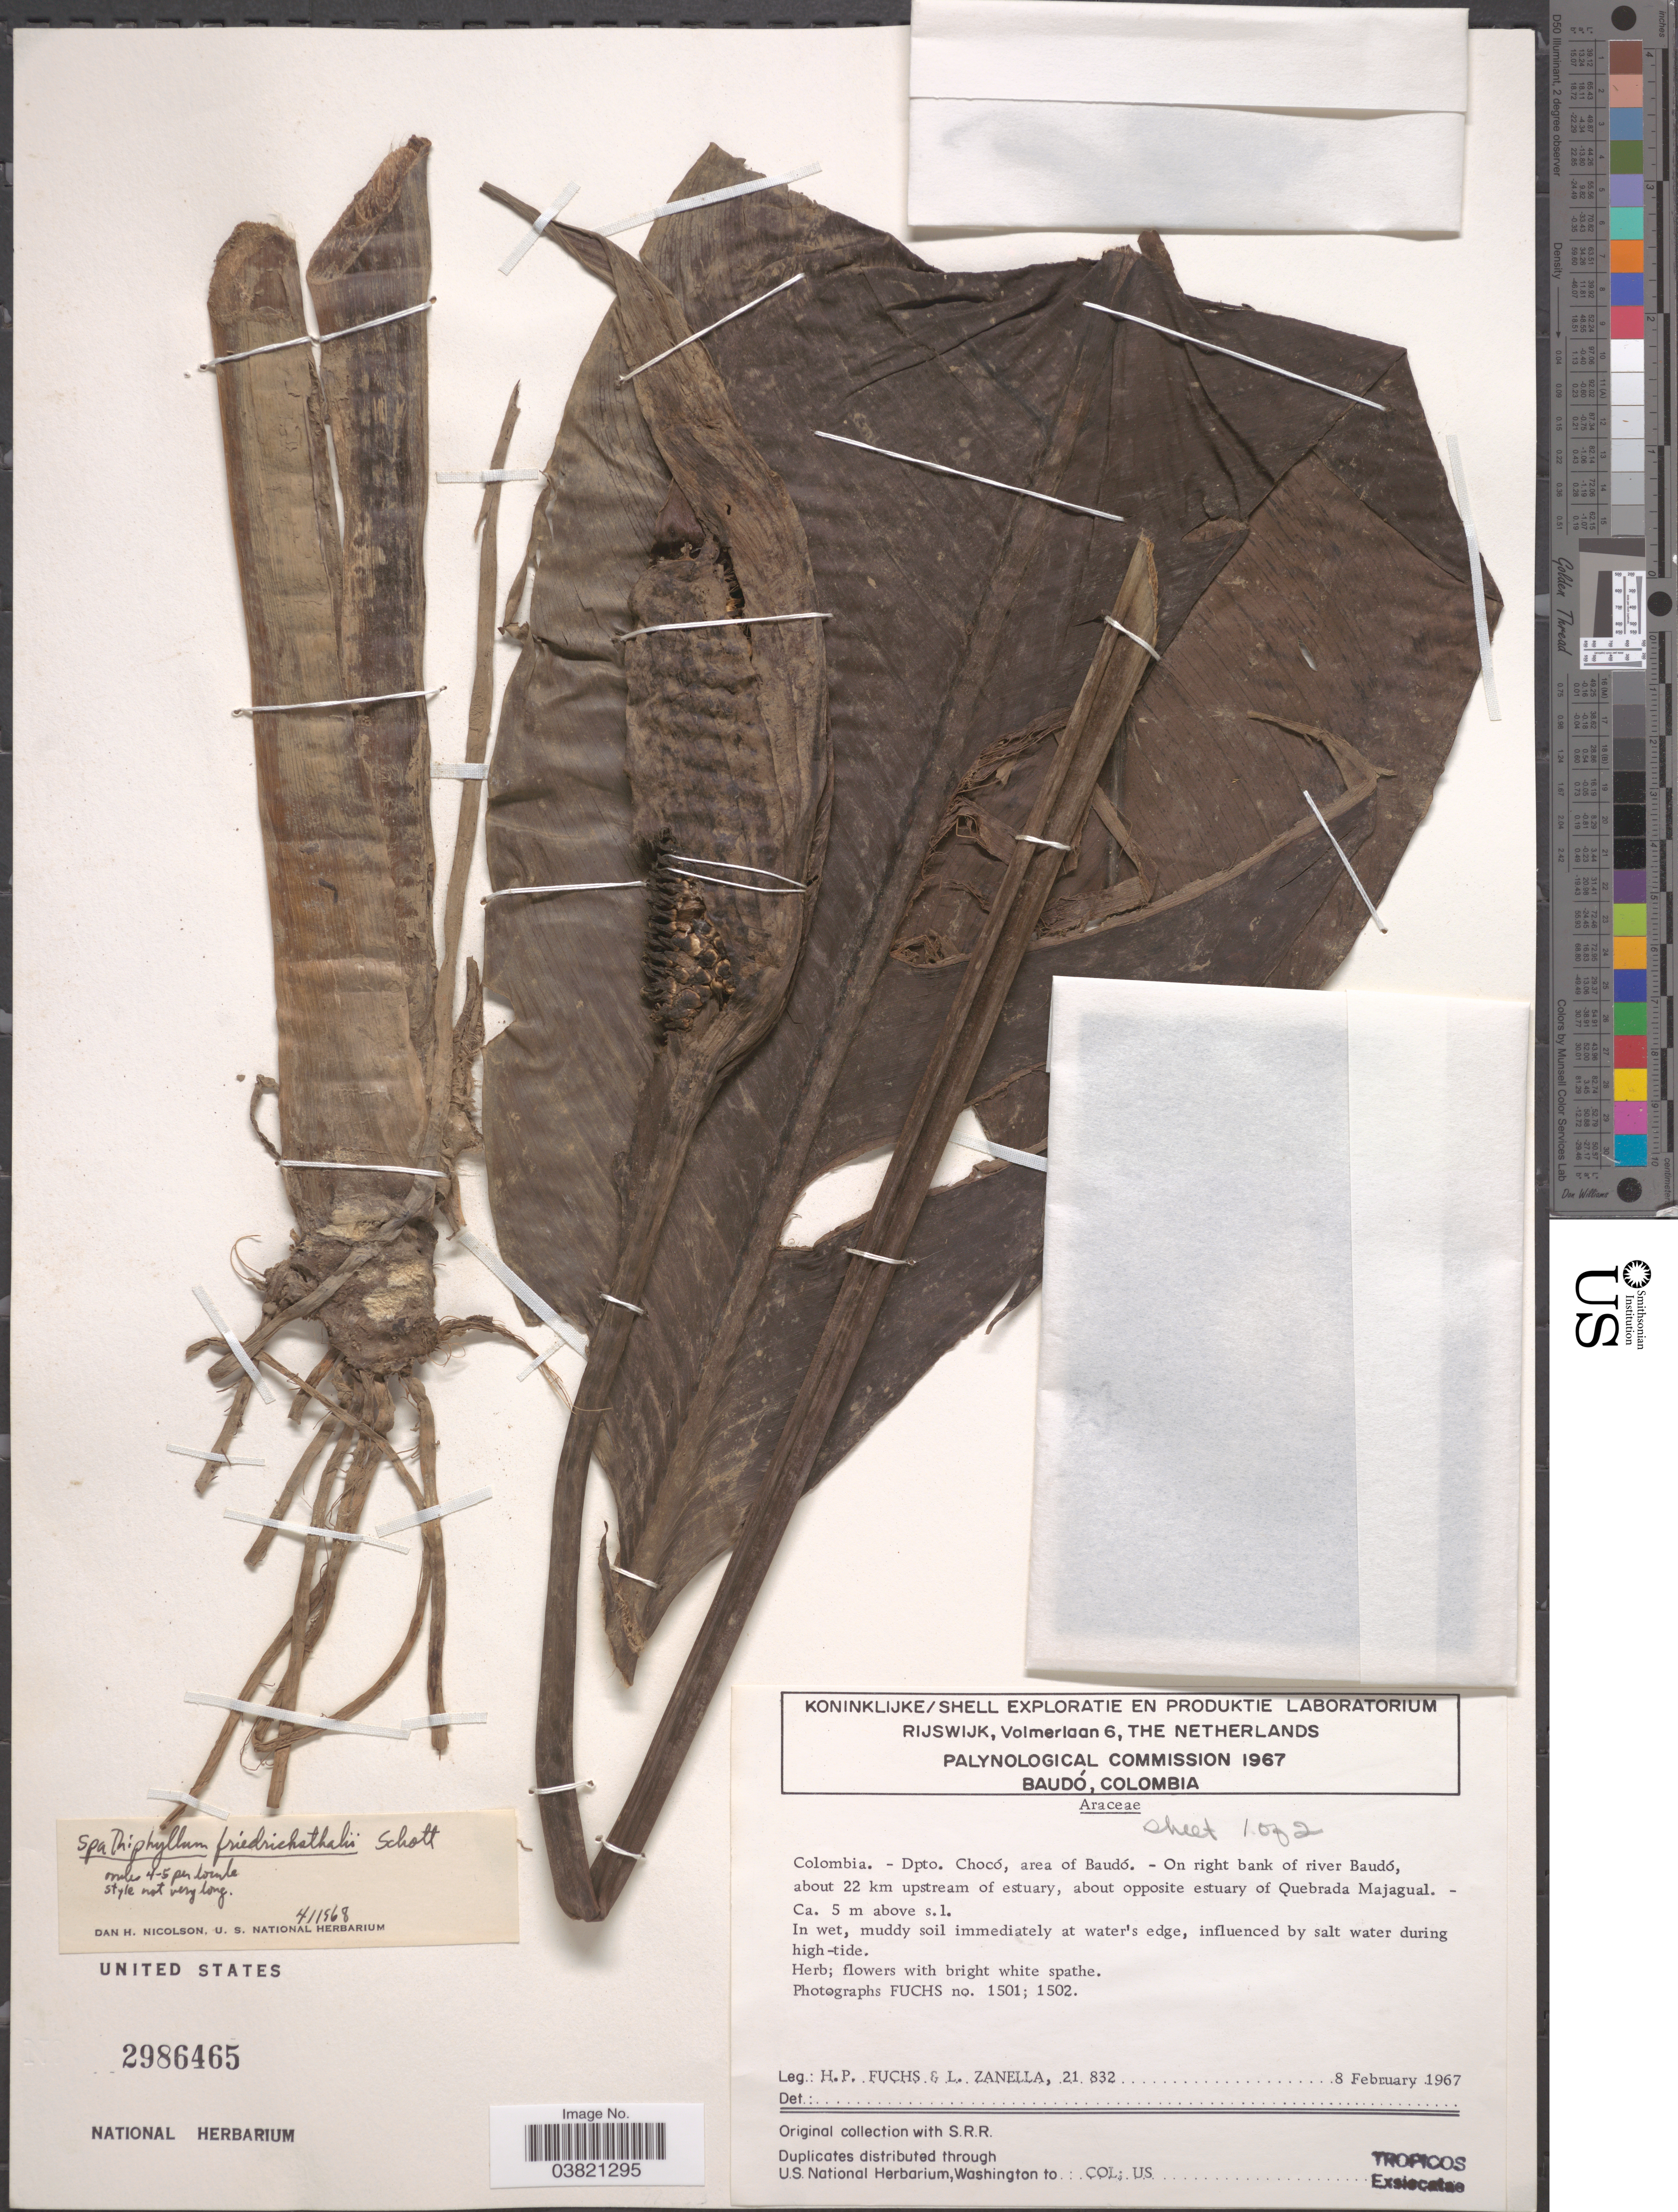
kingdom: Plantae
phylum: Tracheophyta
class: Liliopsida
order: Alismatales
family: Araceae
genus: Spathiphyllum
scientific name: Spathiphyllum friedrichsthalii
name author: Schott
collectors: H. P. Fuchs & L. Zanella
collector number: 21832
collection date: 1967-02-08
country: Colombia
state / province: Chocó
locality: Dpto. Chocó, area of Baudó. - On right bank of river Baudó, about 22 km upstream of estuary, about opposite estuary of Quebrada Majagual.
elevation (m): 5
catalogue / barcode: US 2986465